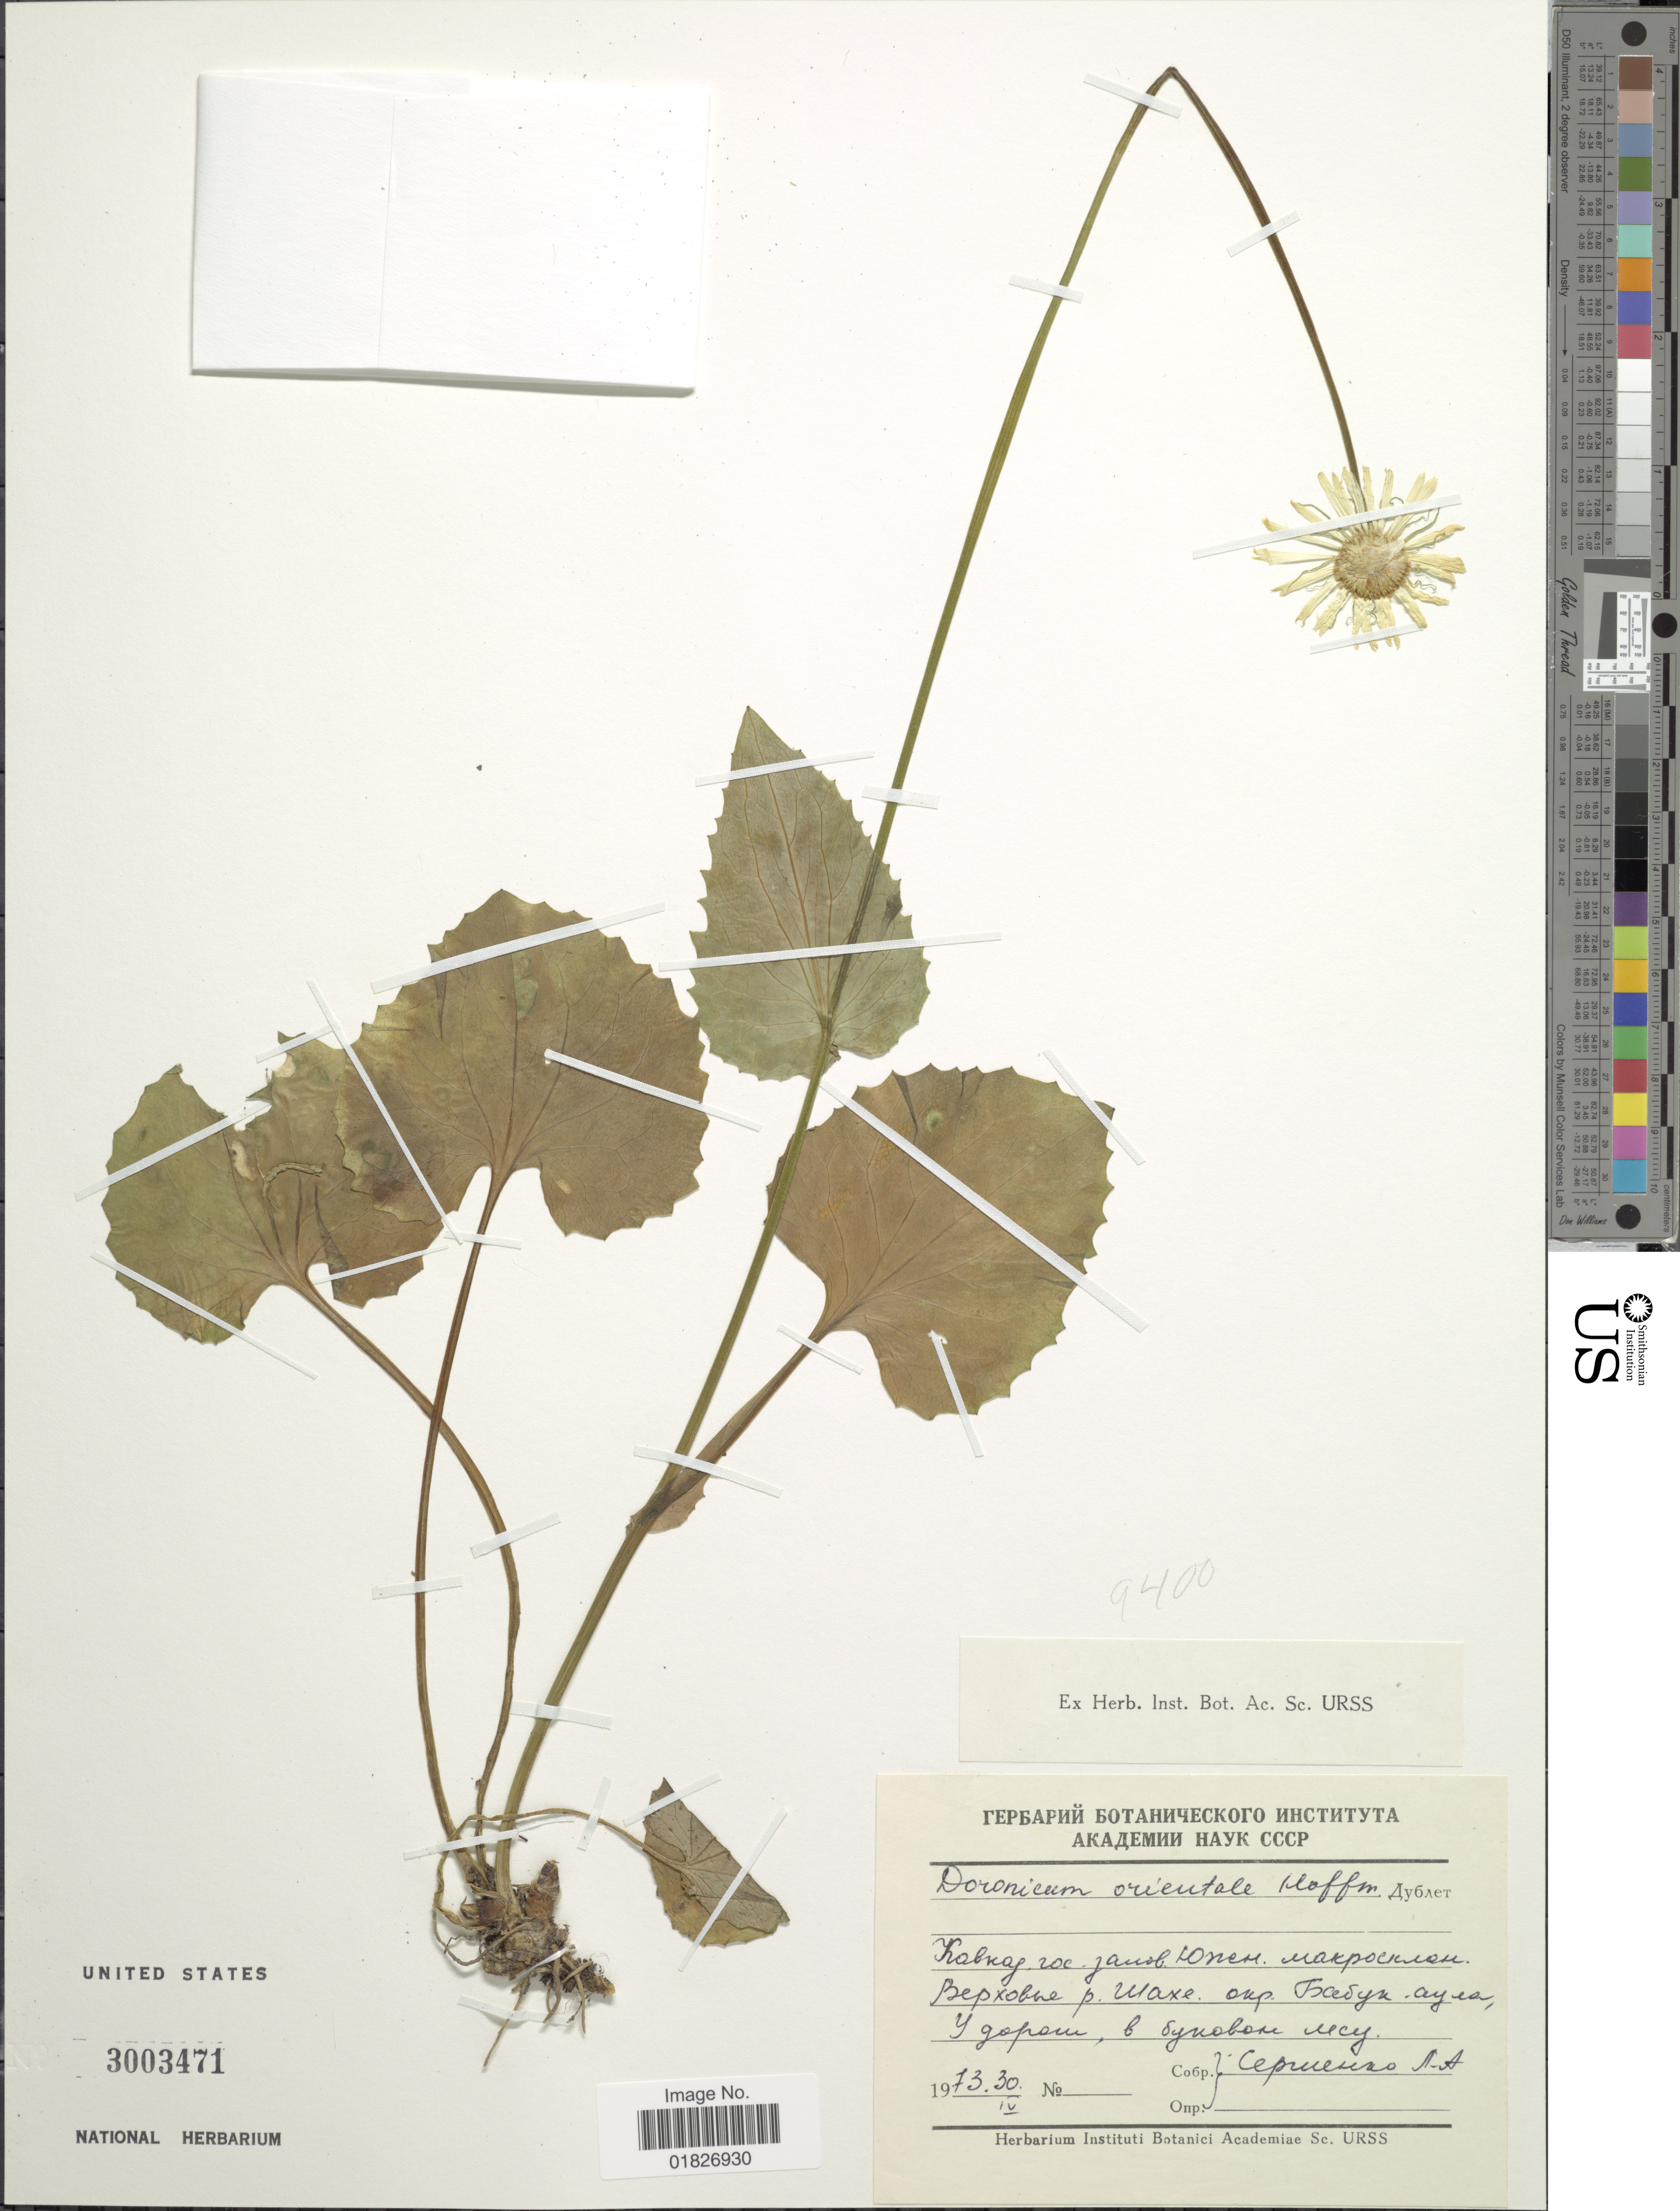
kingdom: Plantae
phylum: Tracheophyta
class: Magnoliopsida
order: Asterales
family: Asteraceae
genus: Doronicum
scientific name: Doronicum orientale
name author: Hoffm.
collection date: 1973-04-30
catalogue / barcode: US 3003471